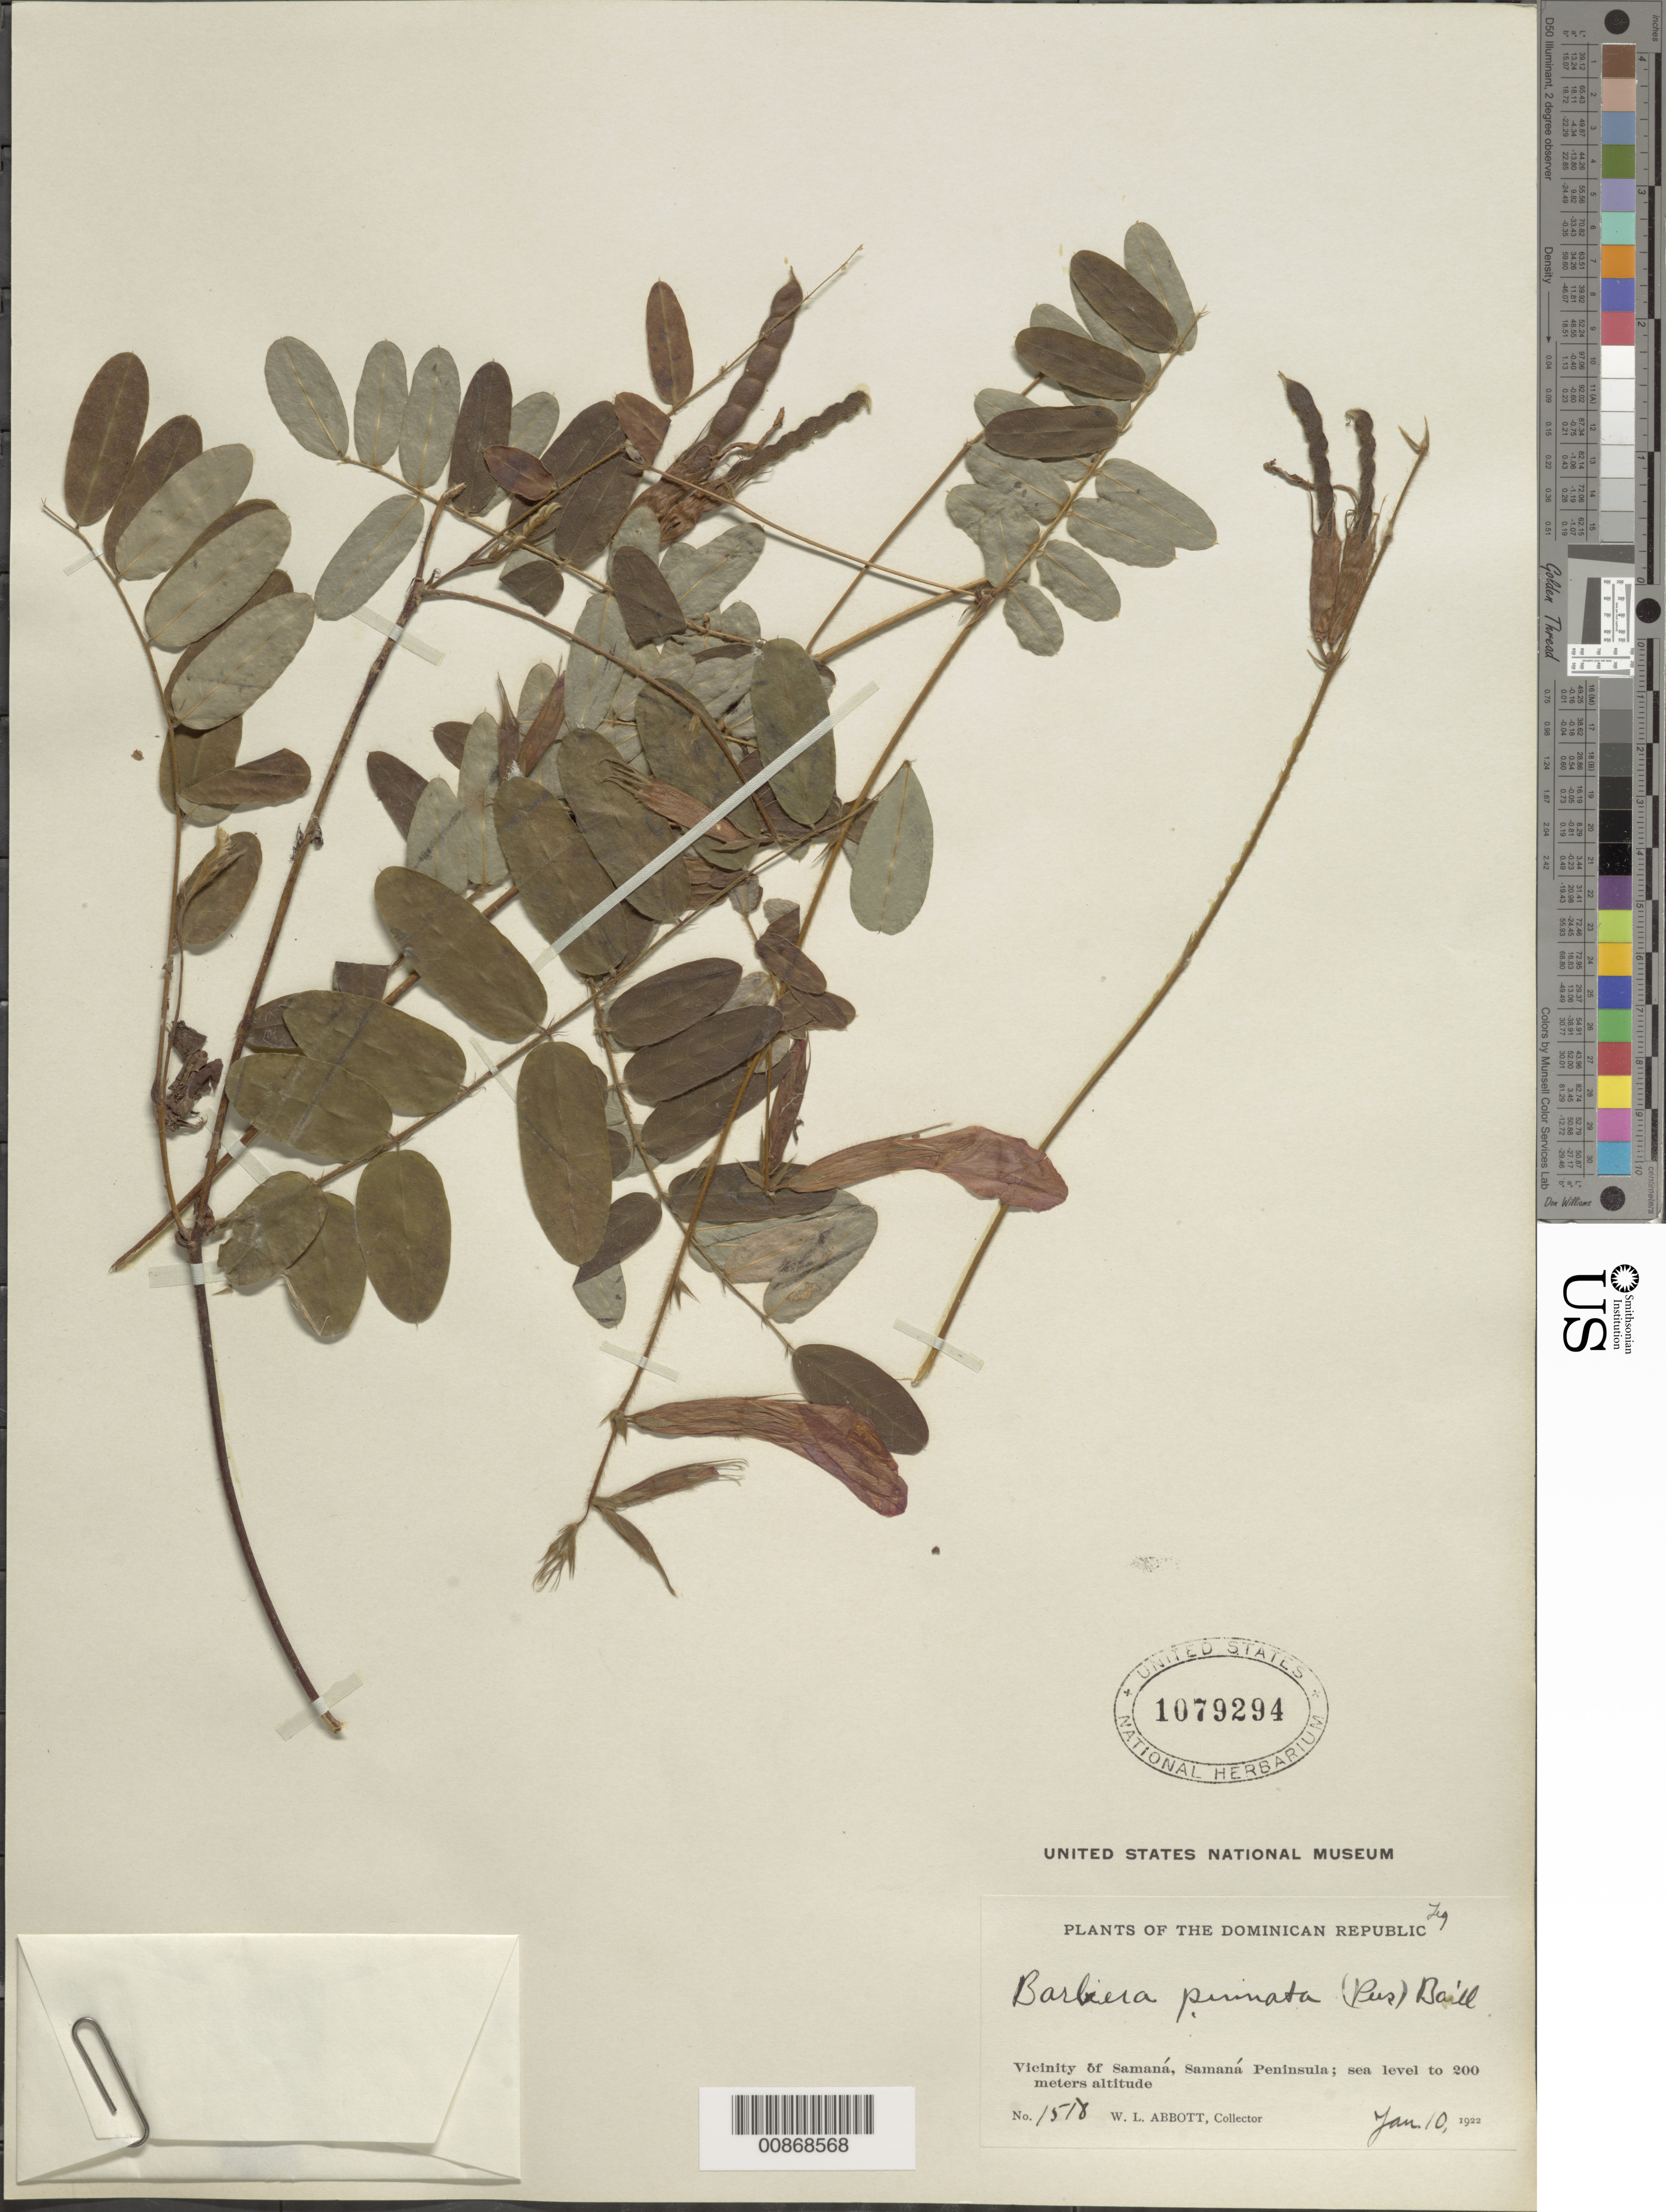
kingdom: Plantae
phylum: Tracheophyta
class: Magnoliopsida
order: Fabales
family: Fabaceae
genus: Barbieria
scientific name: Barbieria pinnata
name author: (Pers.) Baill.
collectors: W. L. Abbott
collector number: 1518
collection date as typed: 10 Jan 1922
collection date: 1922-01-10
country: Dominican Republic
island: Hispaniola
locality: Vicinity of Samaná, Samaná Peninsula.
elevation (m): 0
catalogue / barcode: US 1079294